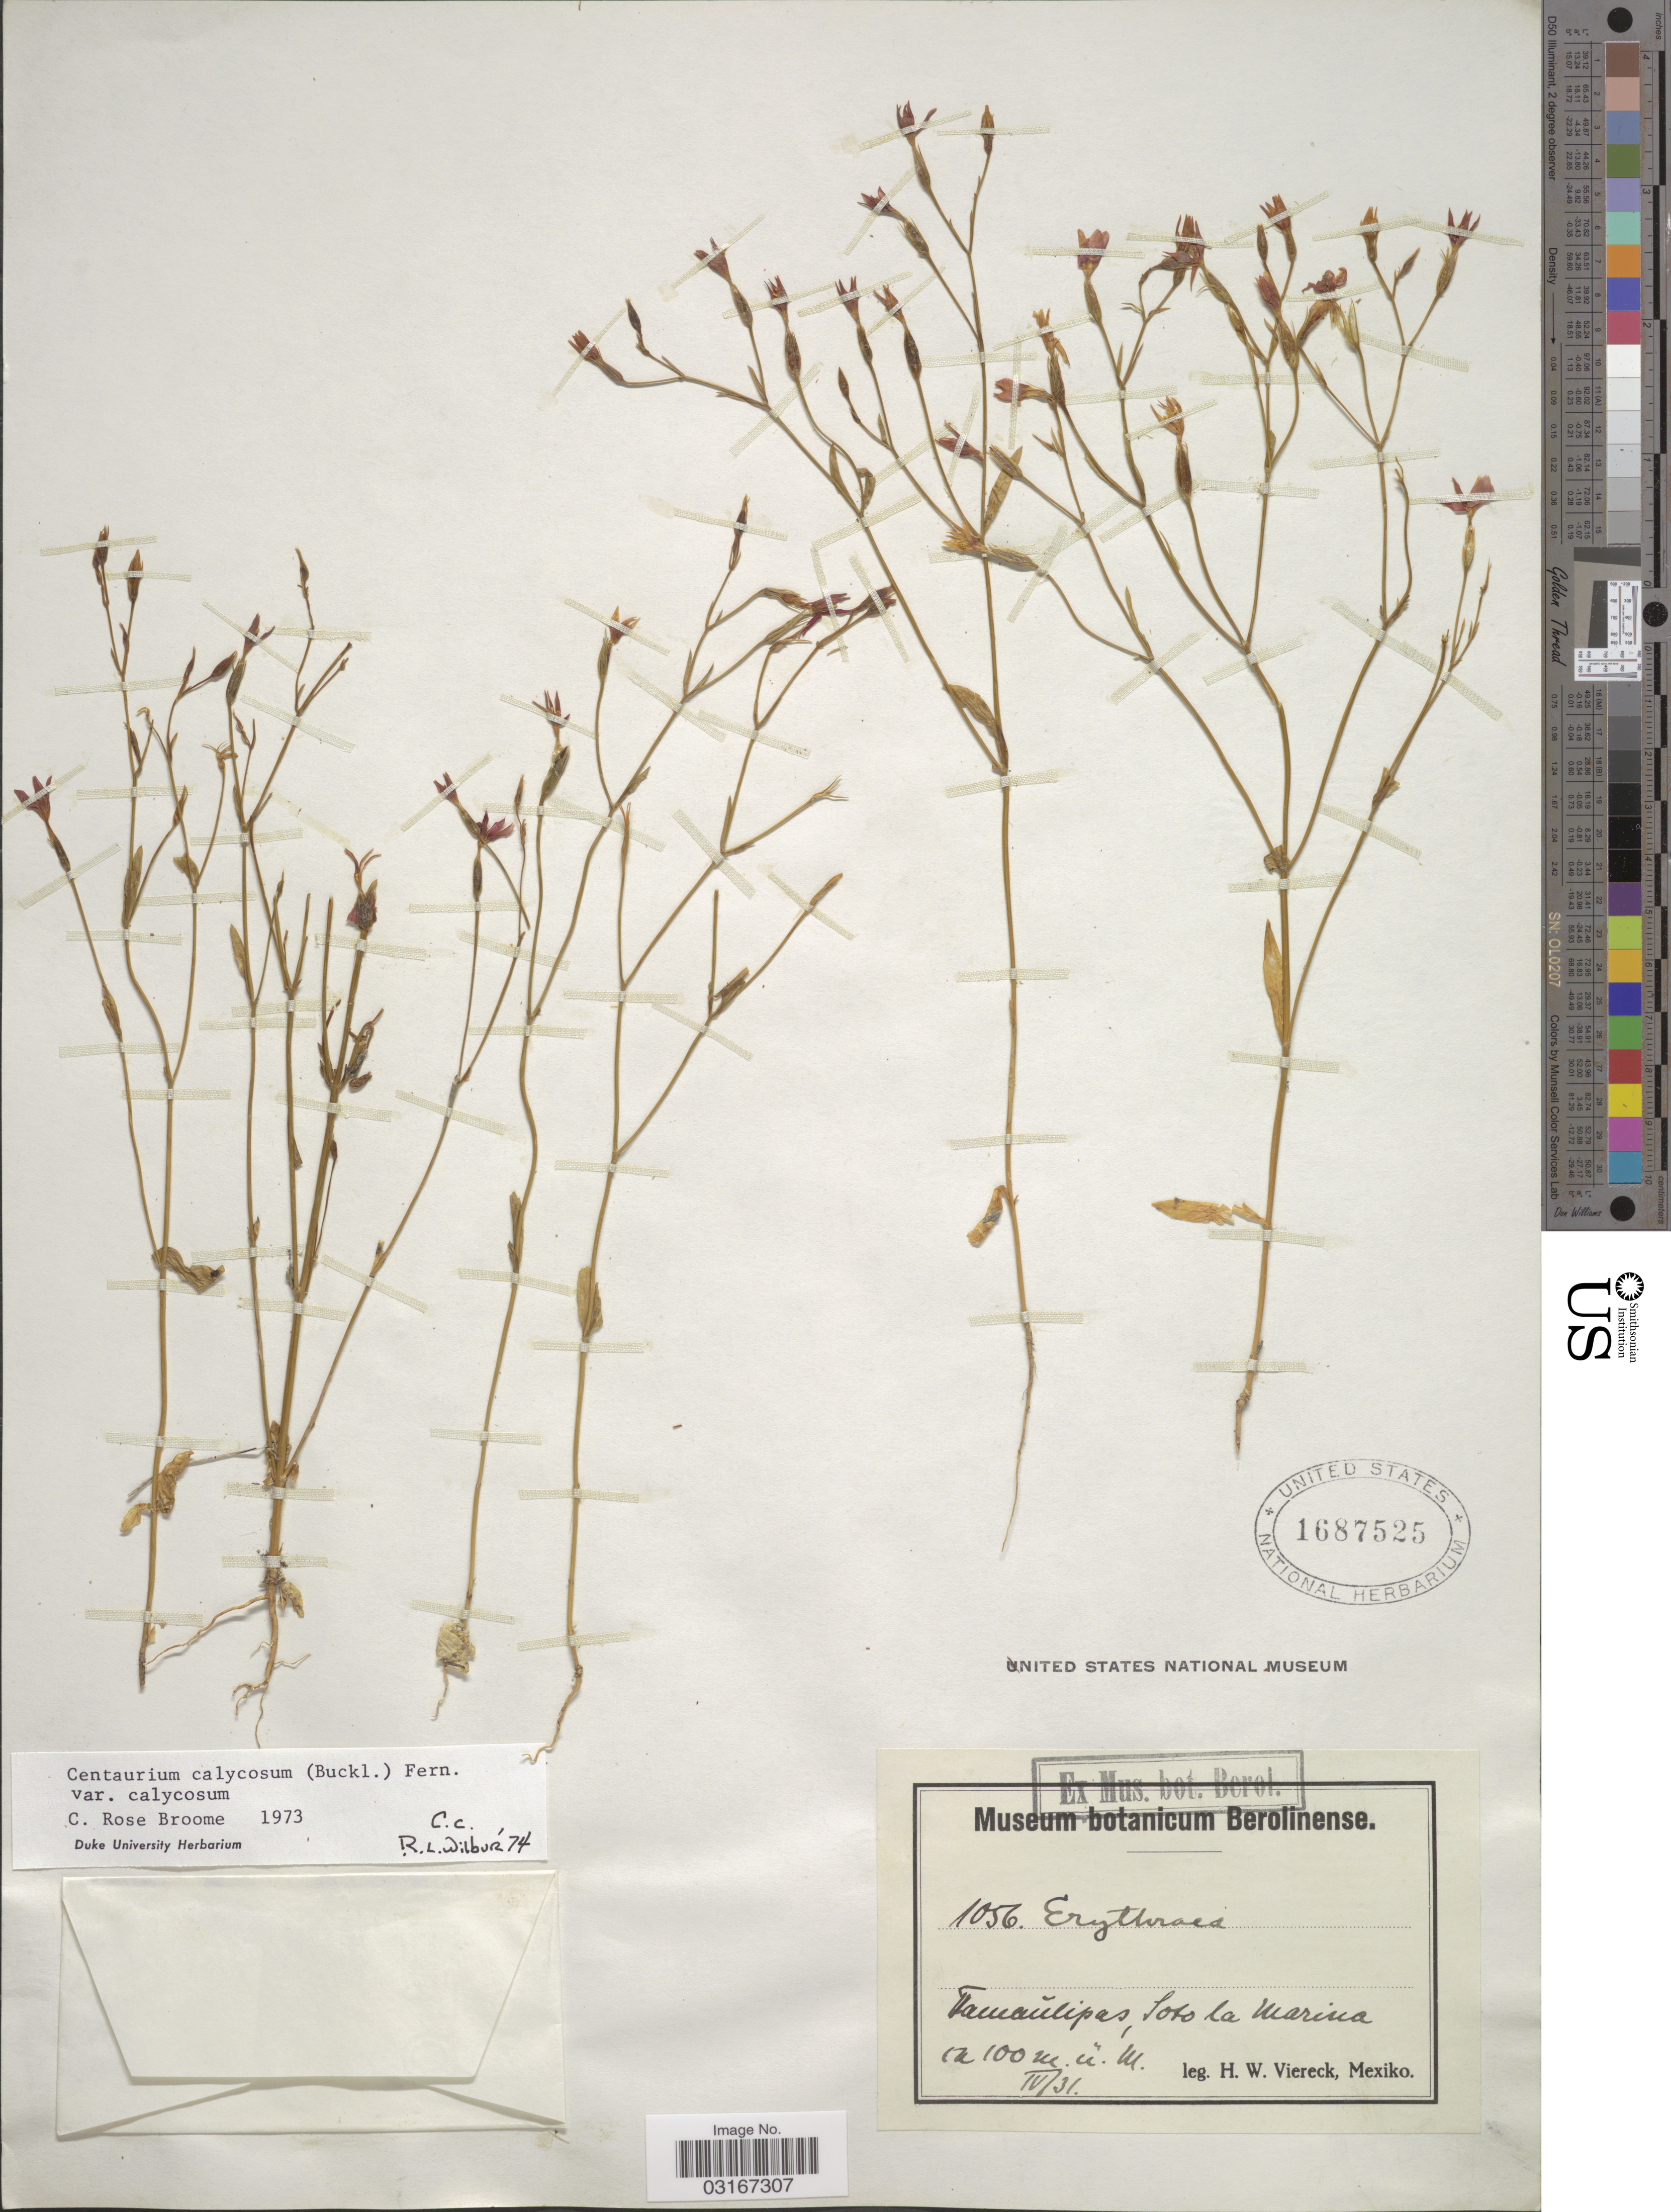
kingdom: Plantae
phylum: Tracheophyta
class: Magnoliopsida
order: Gentianales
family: Gentianaceae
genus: Centaurium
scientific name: Centaurium calycosum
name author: (Buckley) Buckley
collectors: H. W. Viereck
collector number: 1056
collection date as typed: Transcribed d/m/y: /4/31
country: Mexico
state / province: Tamaulipas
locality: Soto la Marina.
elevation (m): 100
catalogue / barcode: US 1687525